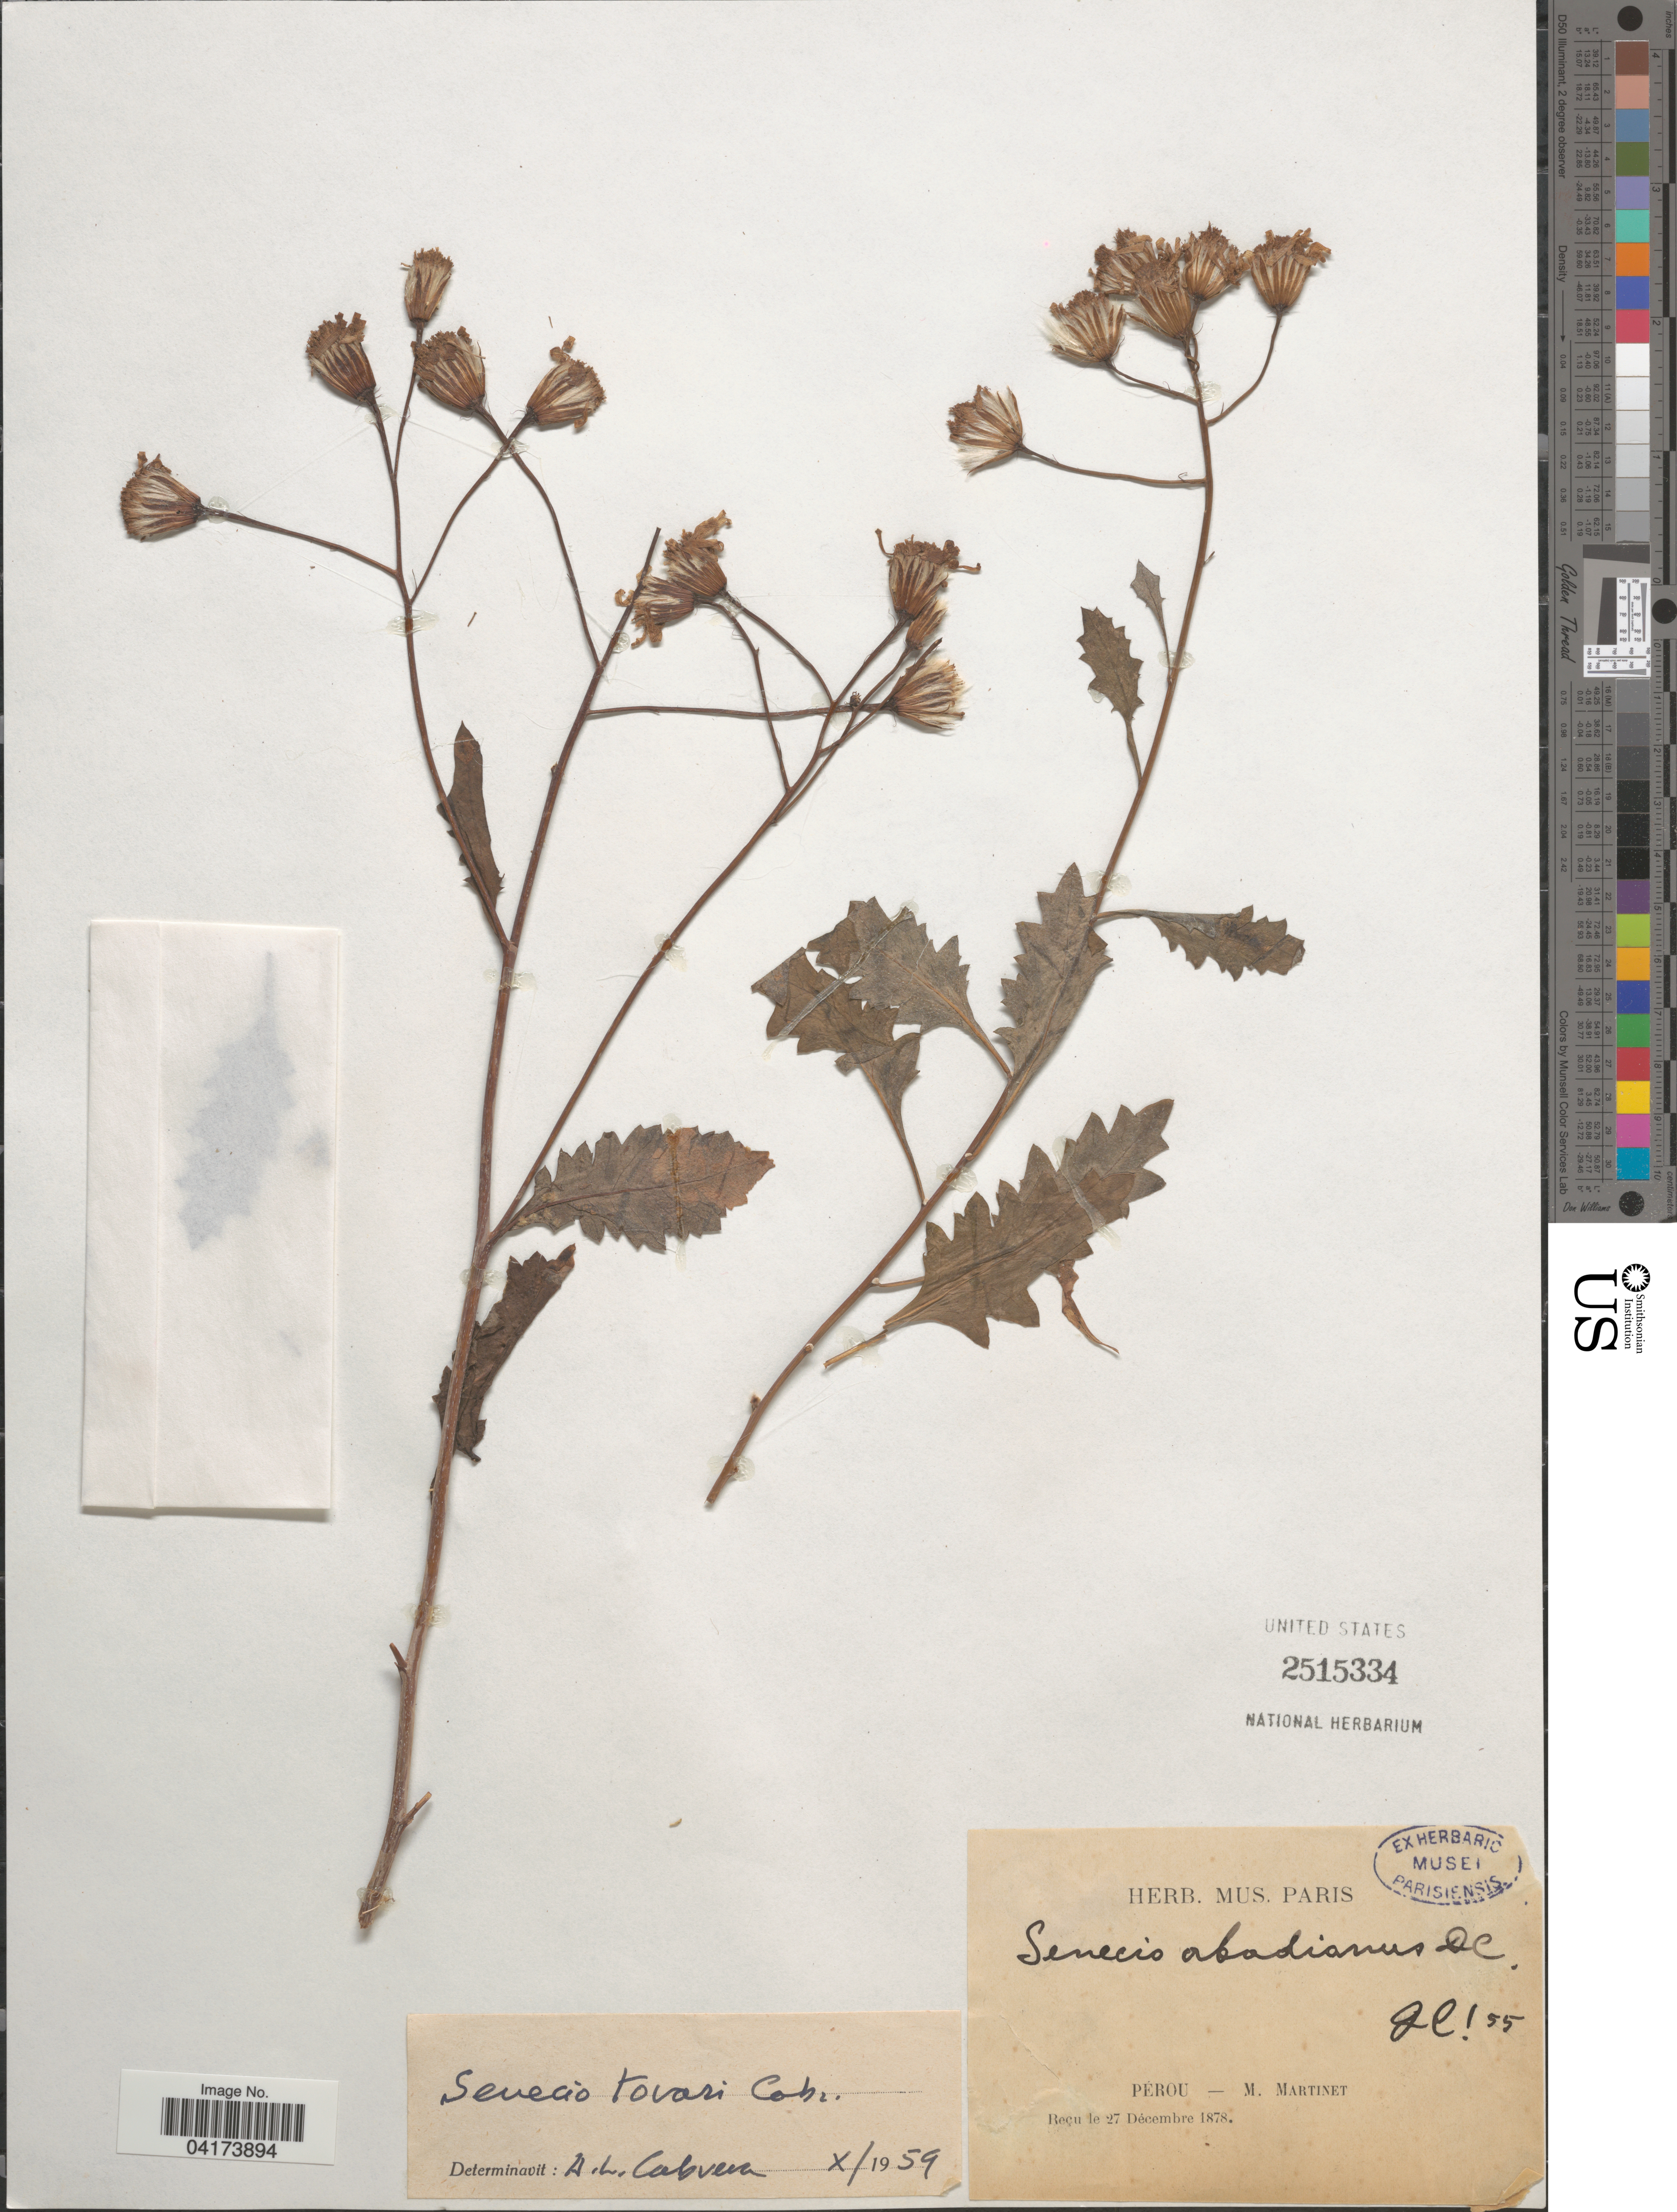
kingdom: Plantae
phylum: Tracheophyta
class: Magnoliopsida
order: Asterales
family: Asteraceae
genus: Senecio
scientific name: Senecio tovari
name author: Cabrera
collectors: M. Martinet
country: Peru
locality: Pérou.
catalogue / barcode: US 2515334